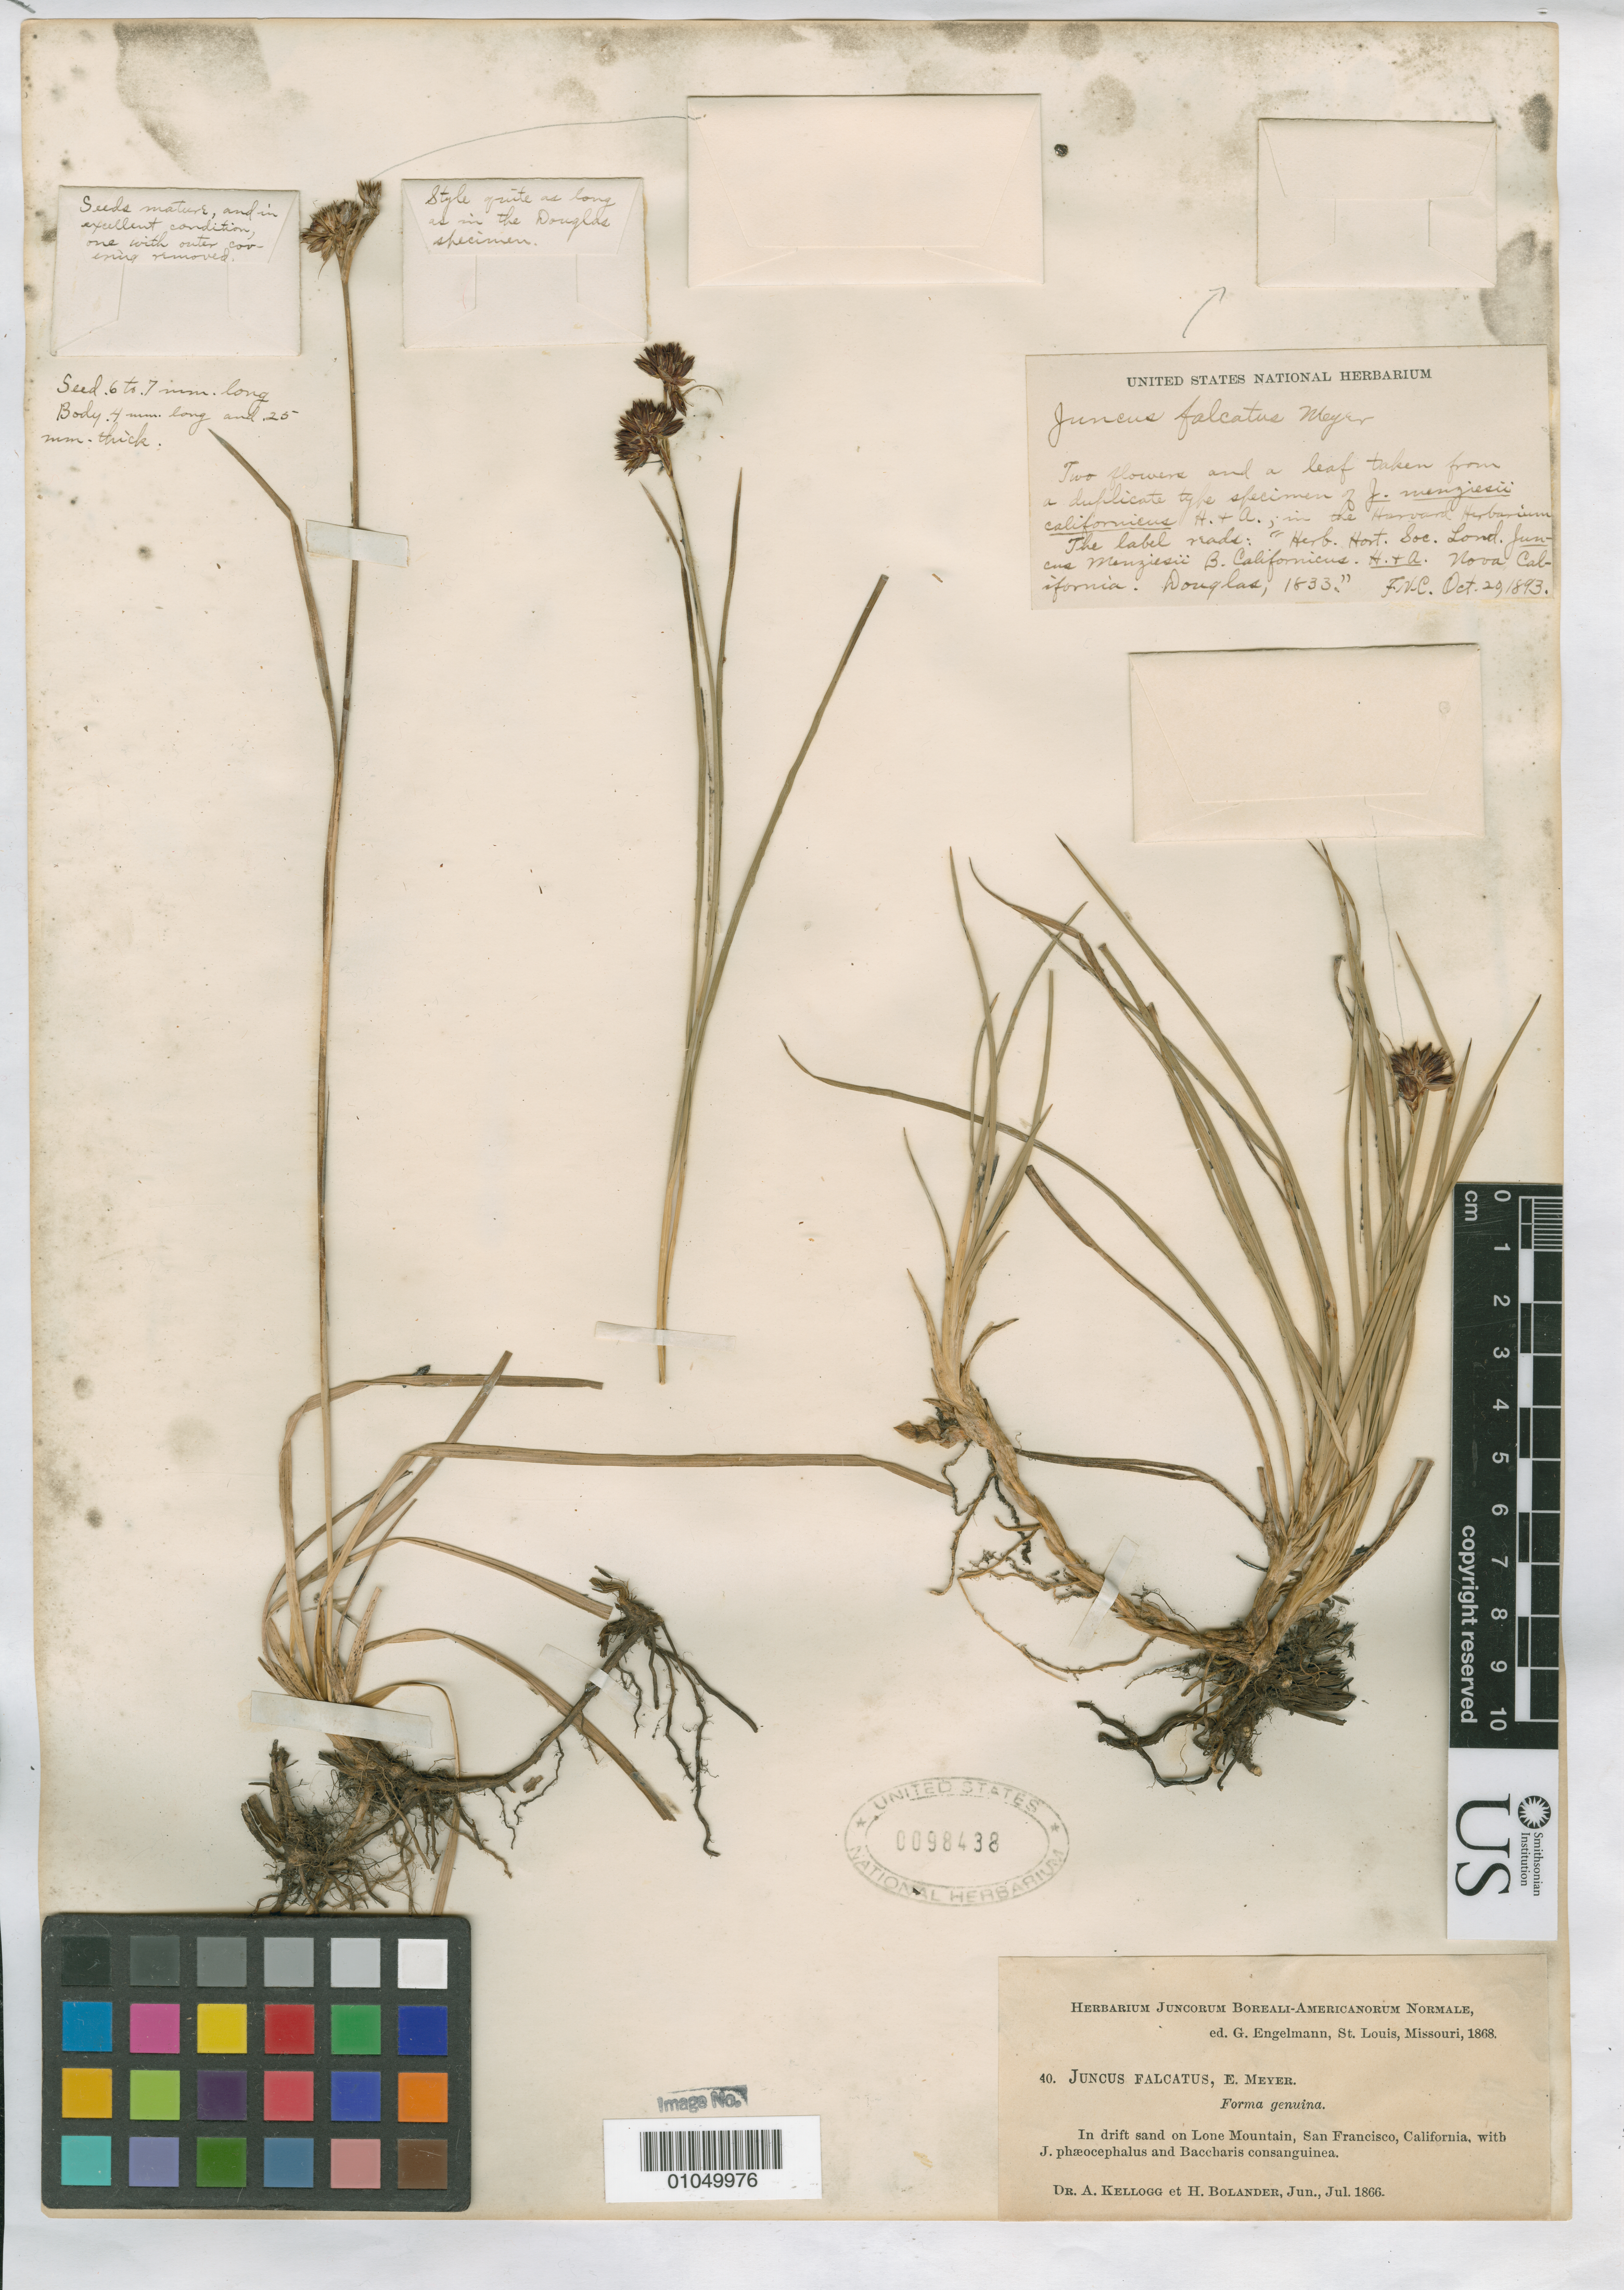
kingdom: Plantae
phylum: Tracheophyta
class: Liliopsida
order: Poales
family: Juncaceae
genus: Juncus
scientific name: Juncus menziesii var. californicus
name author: Hook. & Arn.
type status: Type Collection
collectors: D. Douglas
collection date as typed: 1833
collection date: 1833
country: United States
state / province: California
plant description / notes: Sheet mounted with several specimens, including fragmentary material of type specimen ex herb. Harvard. Type material is in fragment pocket on upper right of sheet.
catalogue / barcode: US 98438